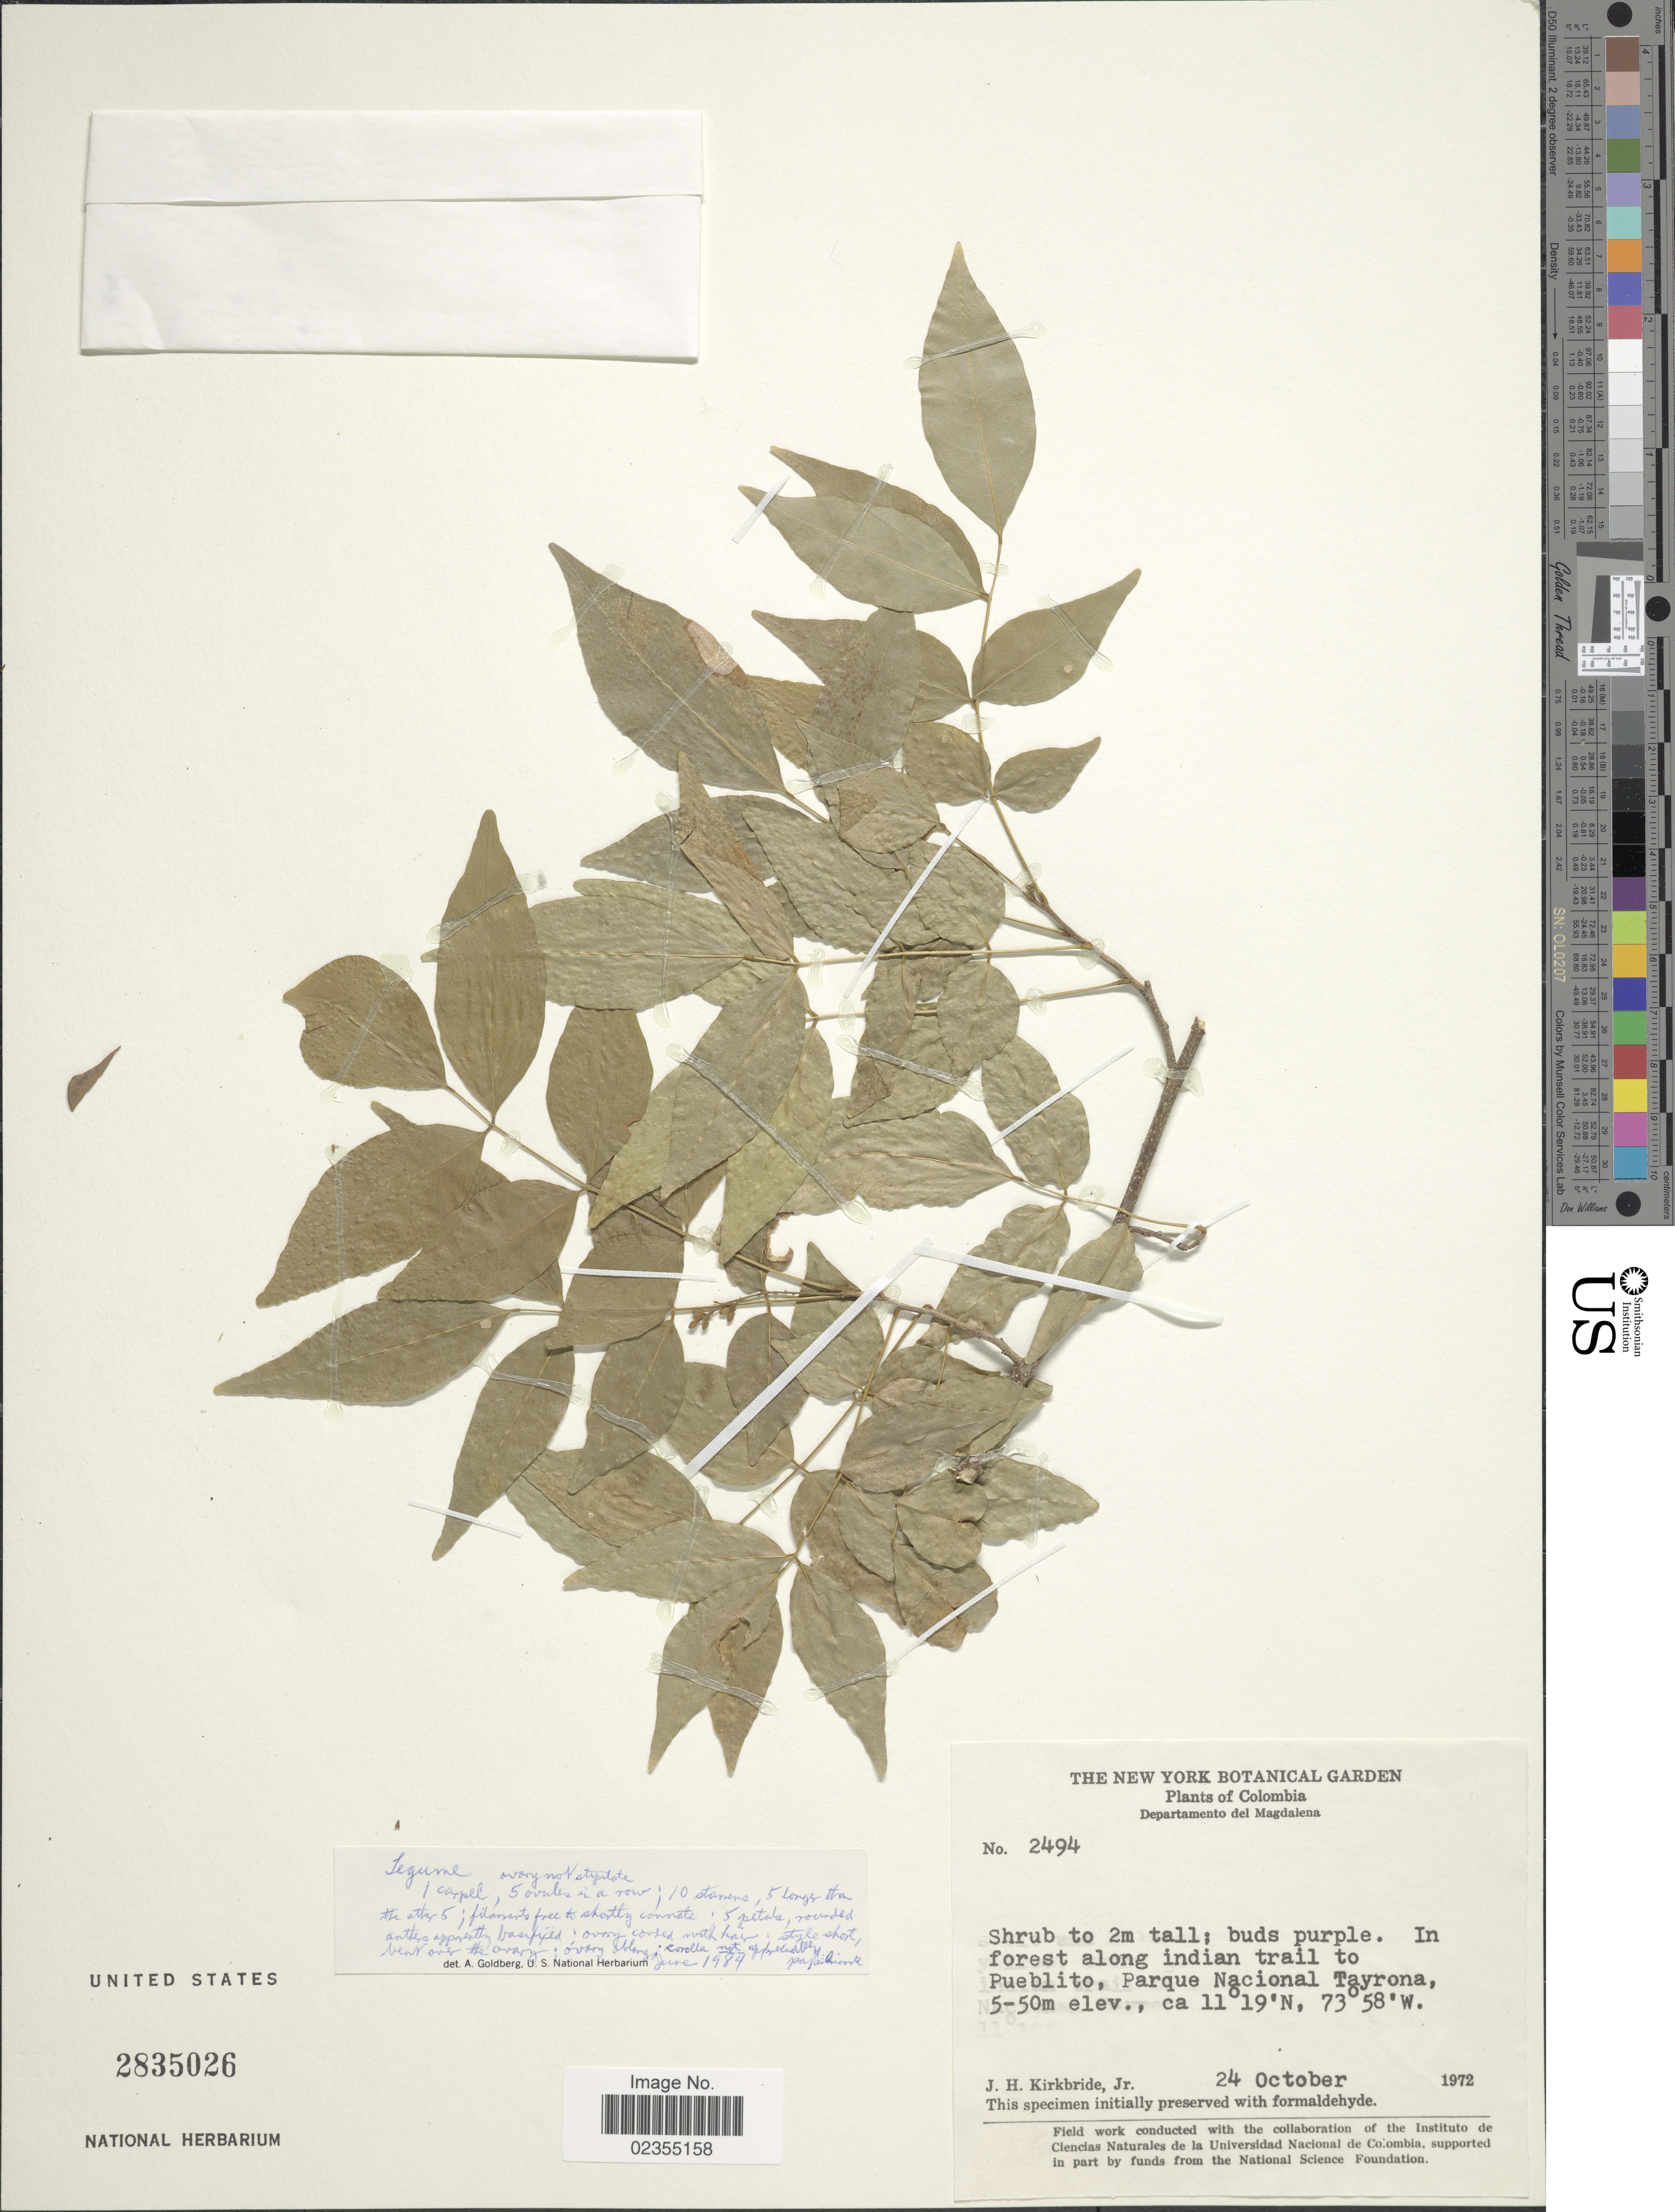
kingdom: Plantae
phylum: Tracheophyta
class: Magnoliopsida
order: Fabales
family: Fabaceae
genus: Ateleia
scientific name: Ateleia herbert-smithii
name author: Pittier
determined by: Mansano, V. F.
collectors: J. H. Kirkbride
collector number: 2494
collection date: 1972-10-24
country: Colombia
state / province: Magdalena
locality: Departamento del Magdalena. In forest along indian trail to Pueblito, Parque Nacional Tayrona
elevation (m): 5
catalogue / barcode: US 2835026